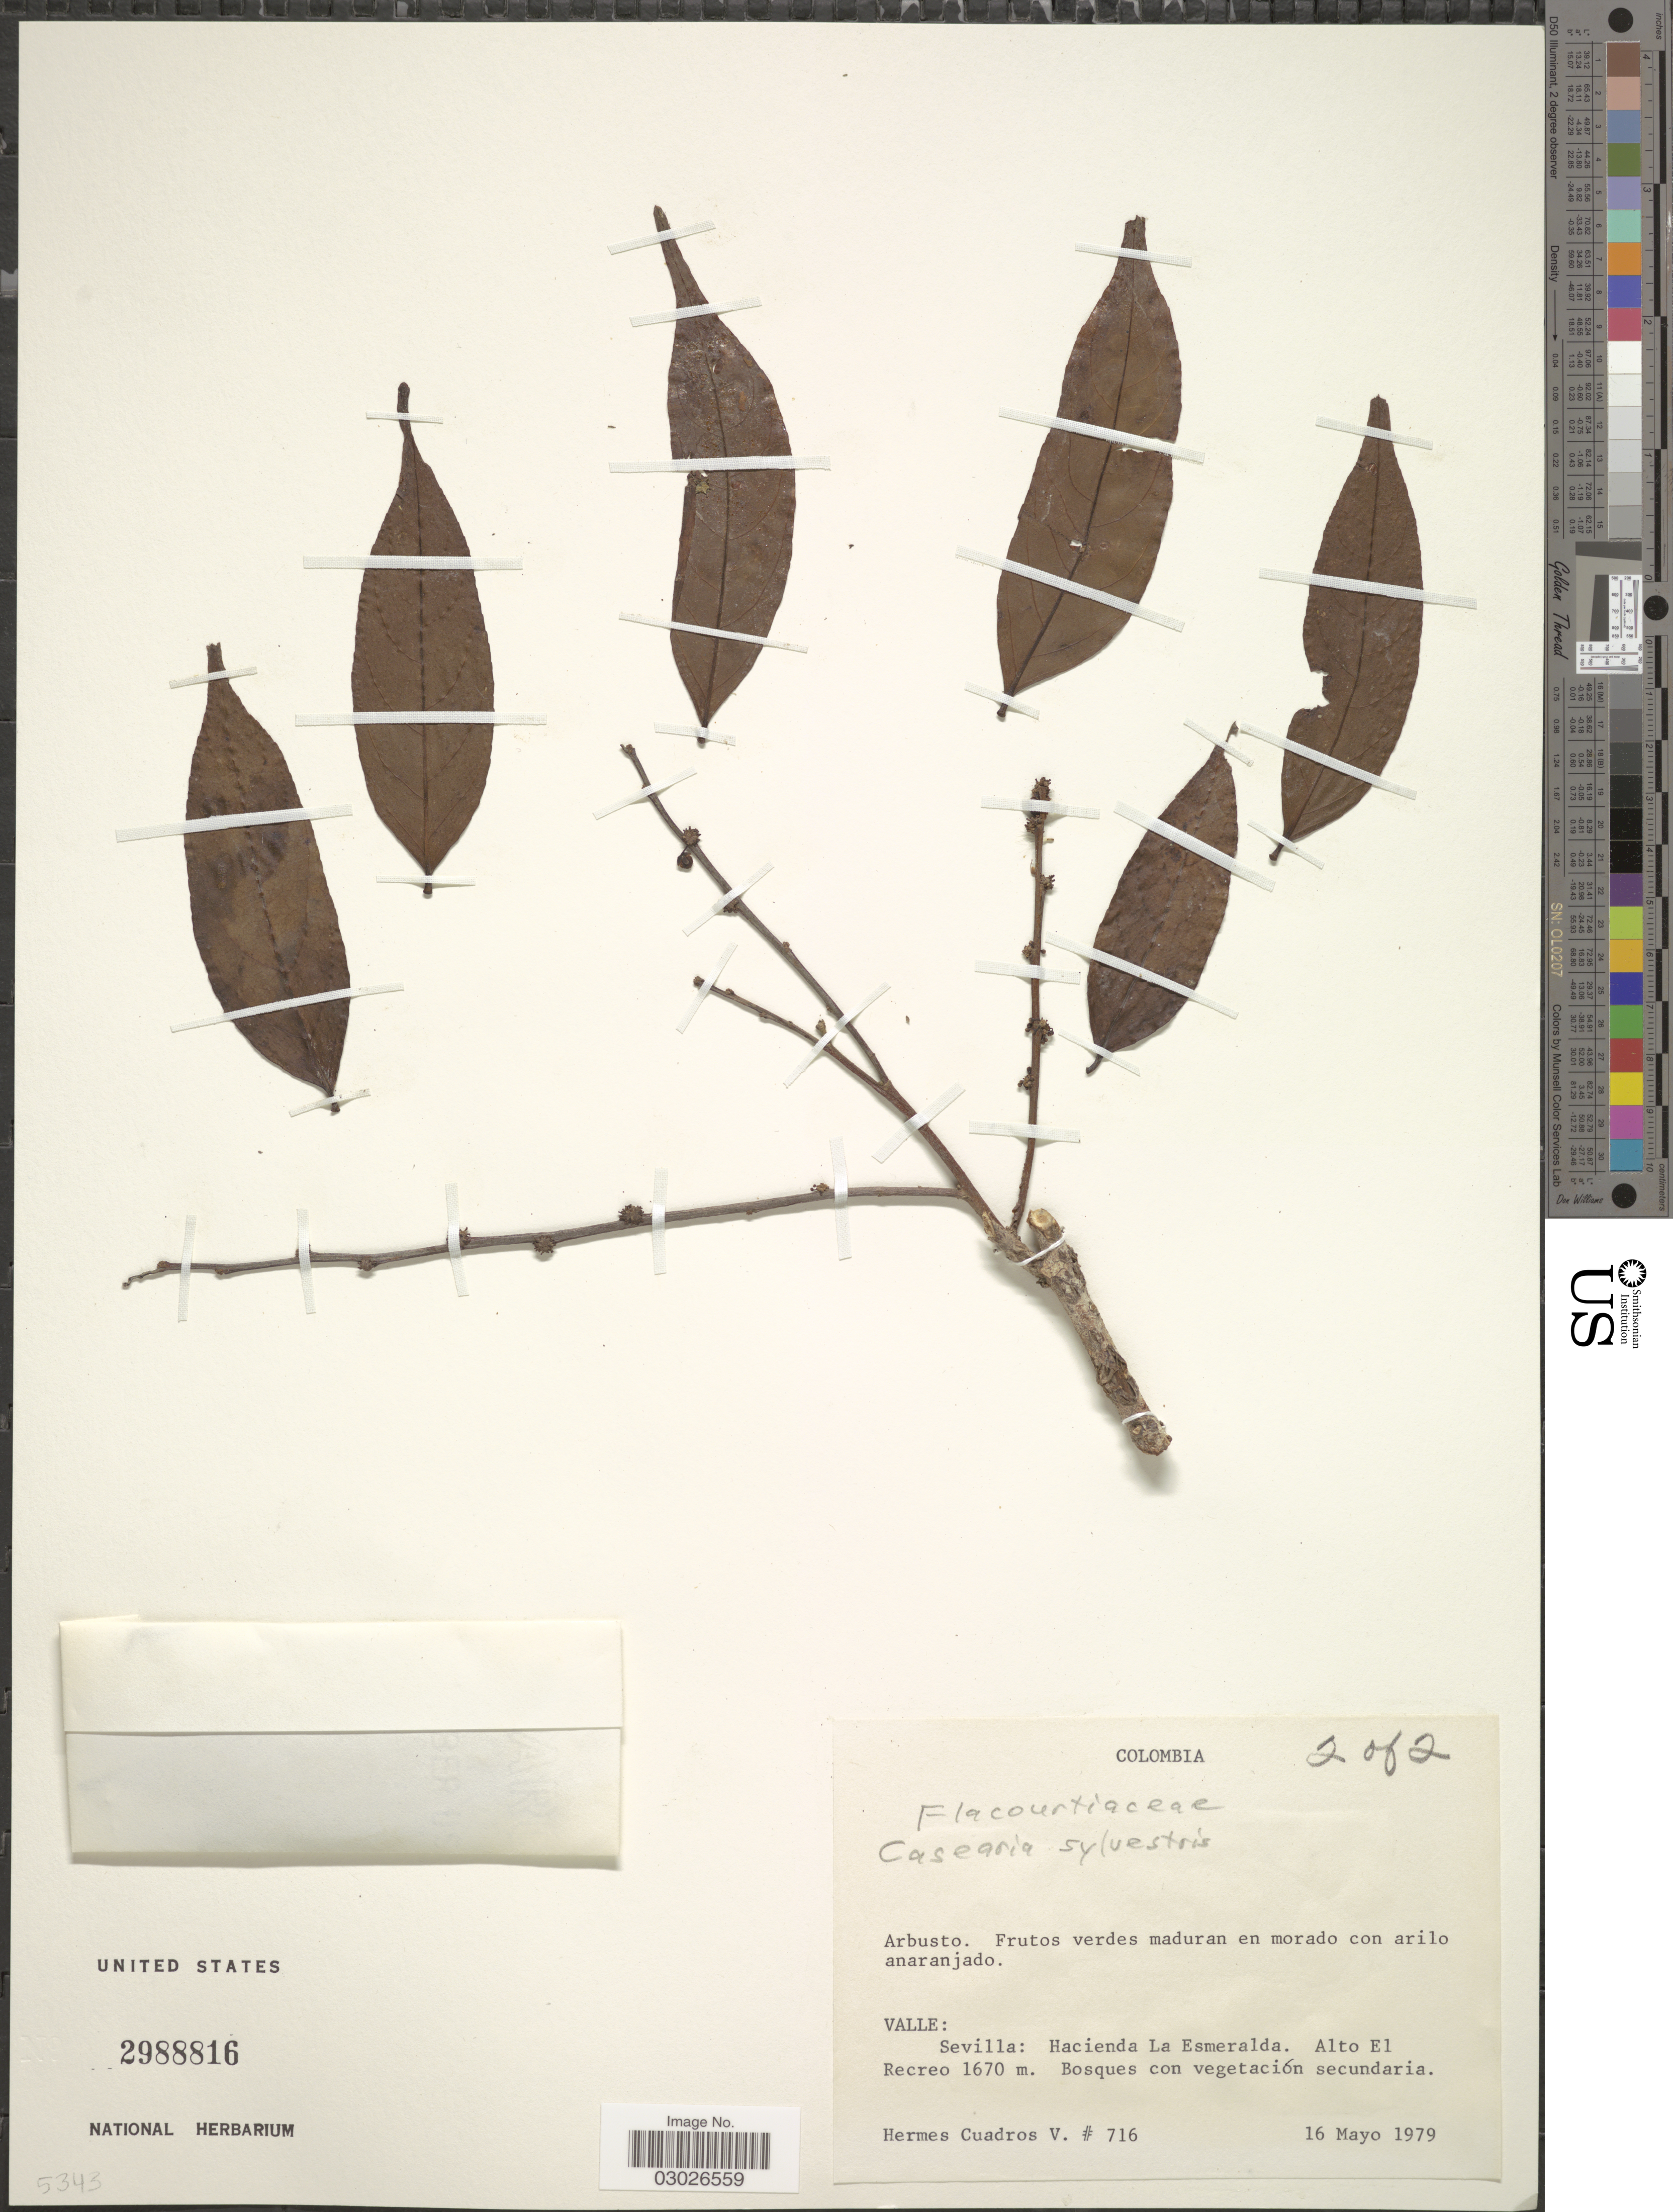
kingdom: Plantae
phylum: Tracheophyta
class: Magnoliopsida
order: Malpighiales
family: Salicaceae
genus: Casearia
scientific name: Casearia sylvestris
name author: Sw.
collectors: H. Cuadros V.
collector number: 716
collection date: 1979-05-16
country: Colombia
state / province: Valle del Cauca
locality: Sevilla: Hacienda La Esmeraldas, Alto El Recreo.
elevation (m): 1670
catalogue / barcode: US 2988816